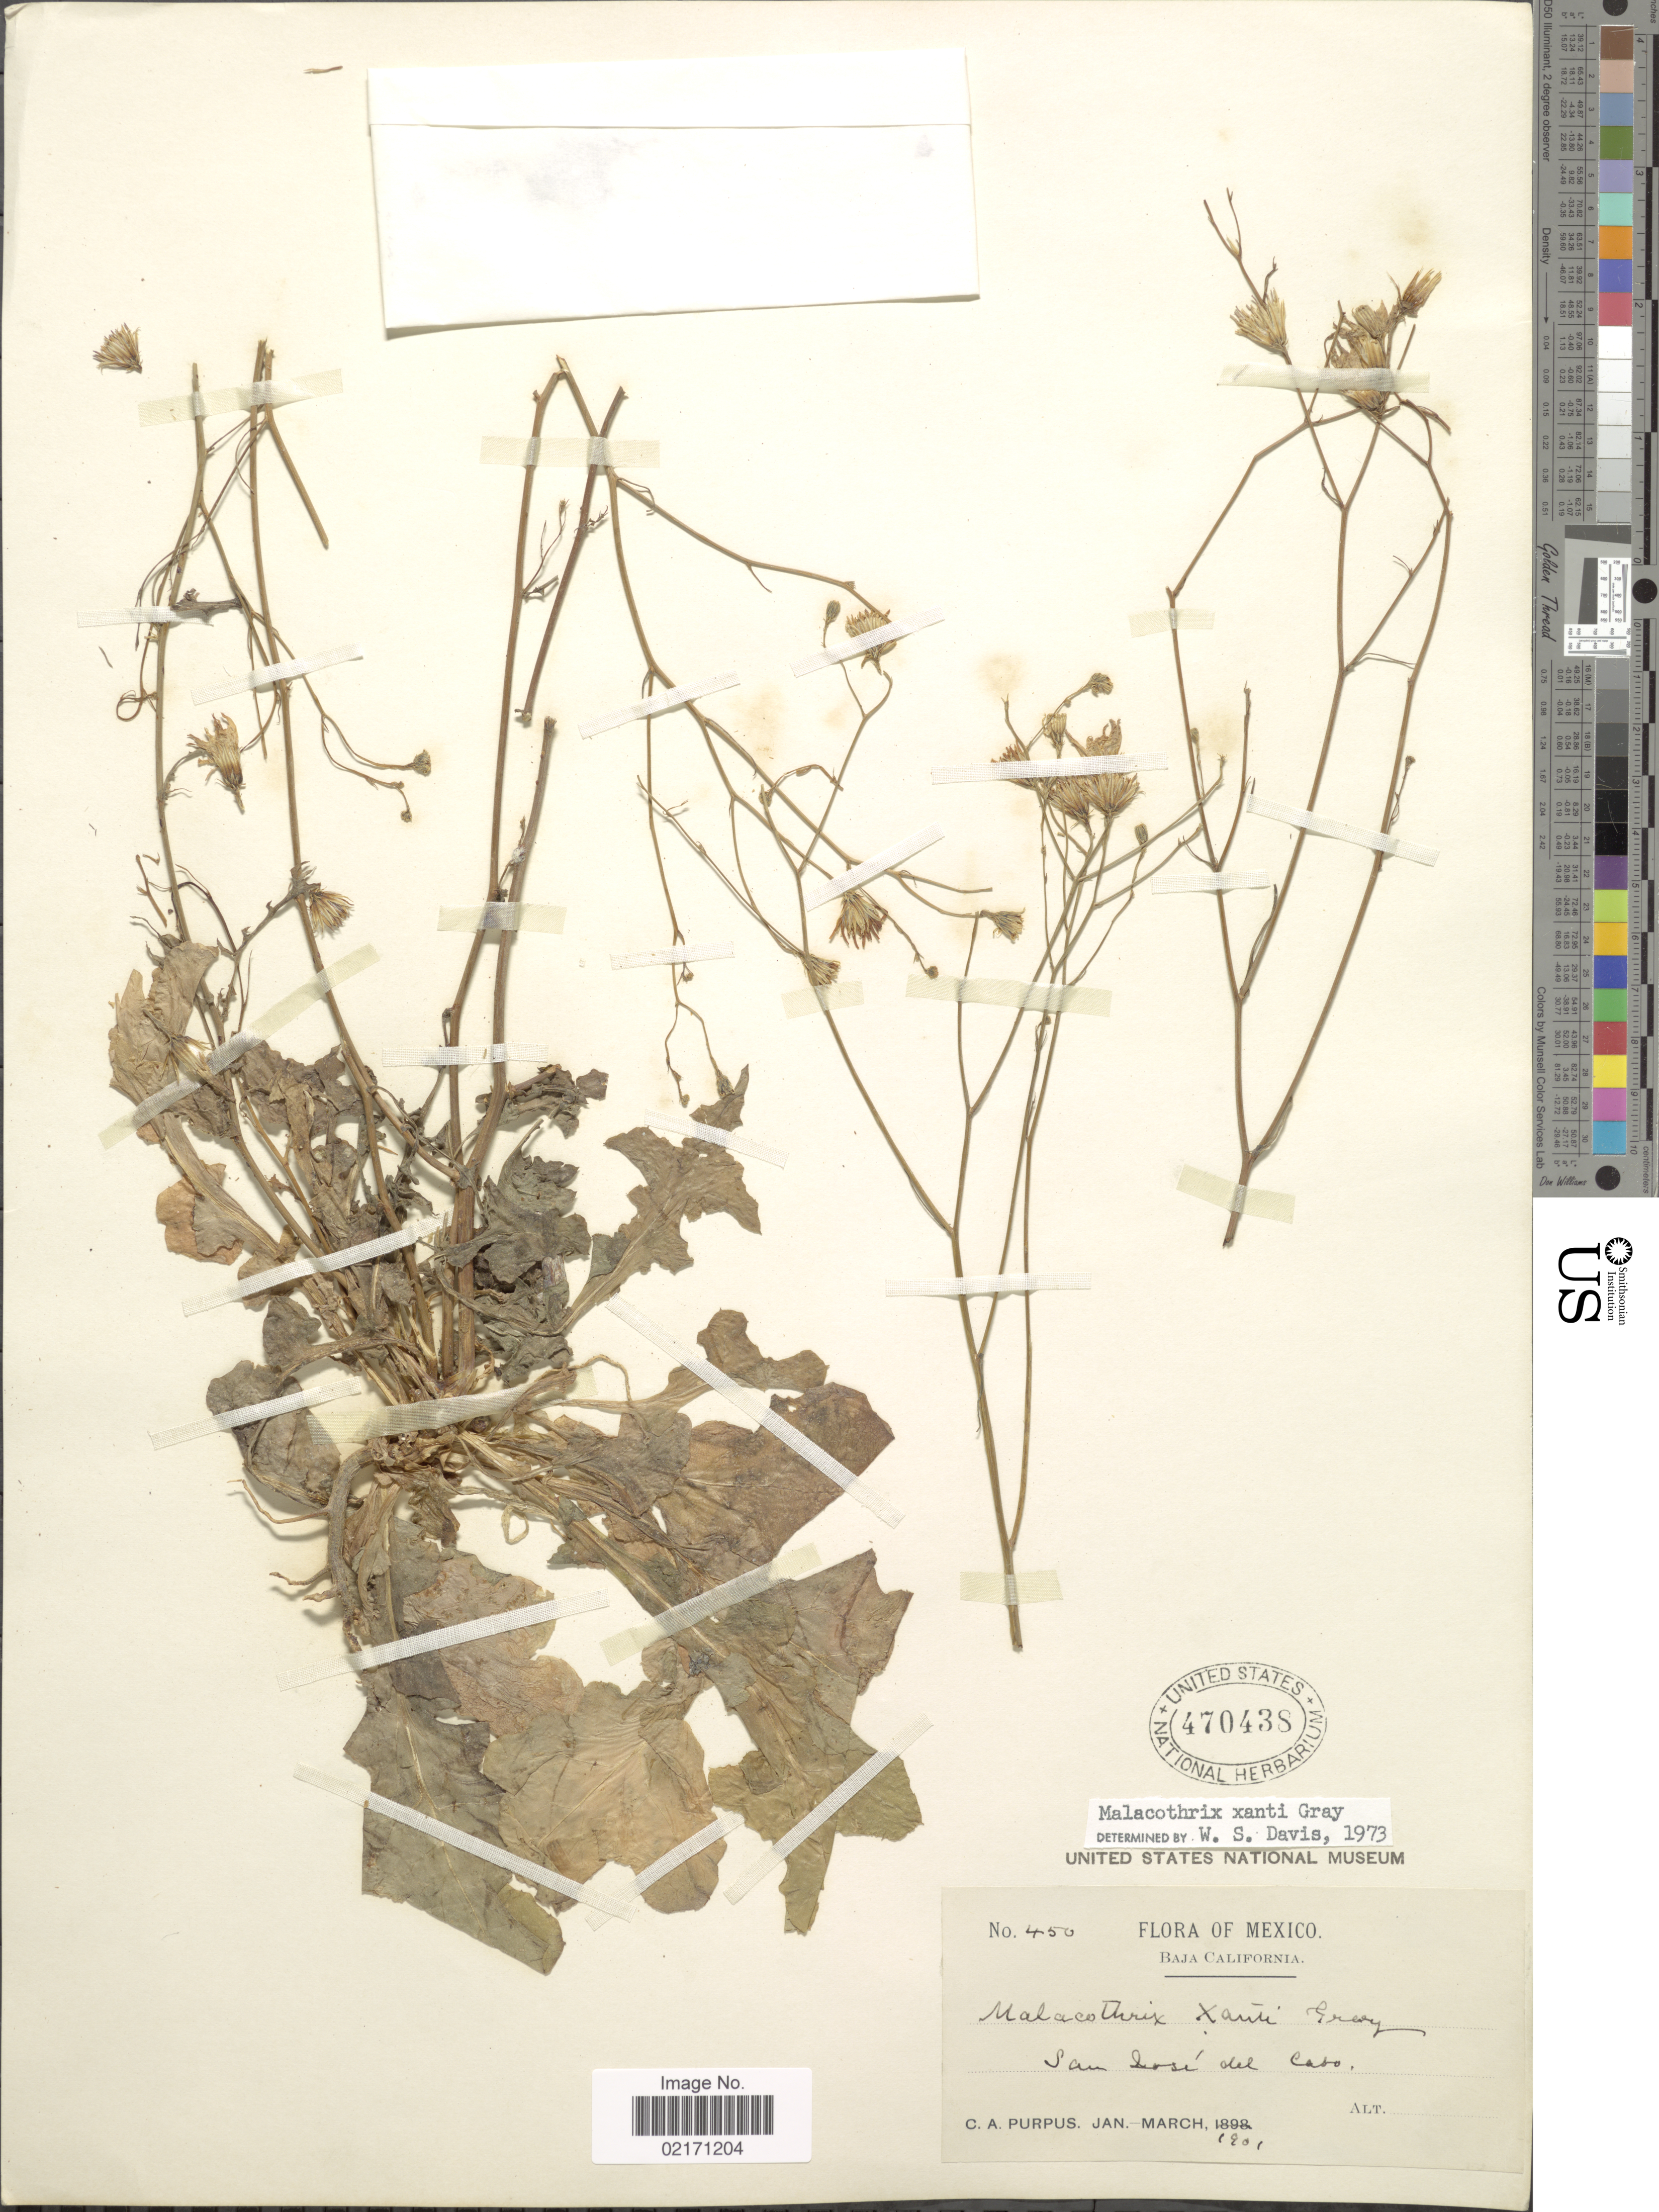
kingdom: Plantae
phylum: Tracheophyta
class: Magnoliopsida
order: Asterales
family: Asteraceae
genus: Malacothrix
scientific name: Malacothrix xantii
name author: A. Gray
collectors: C. A. Purpus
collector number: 450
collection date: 1901-01/1901-03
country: Mexico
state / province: Baja California Sur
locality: San Jose del Cabo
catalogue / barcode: US 470438